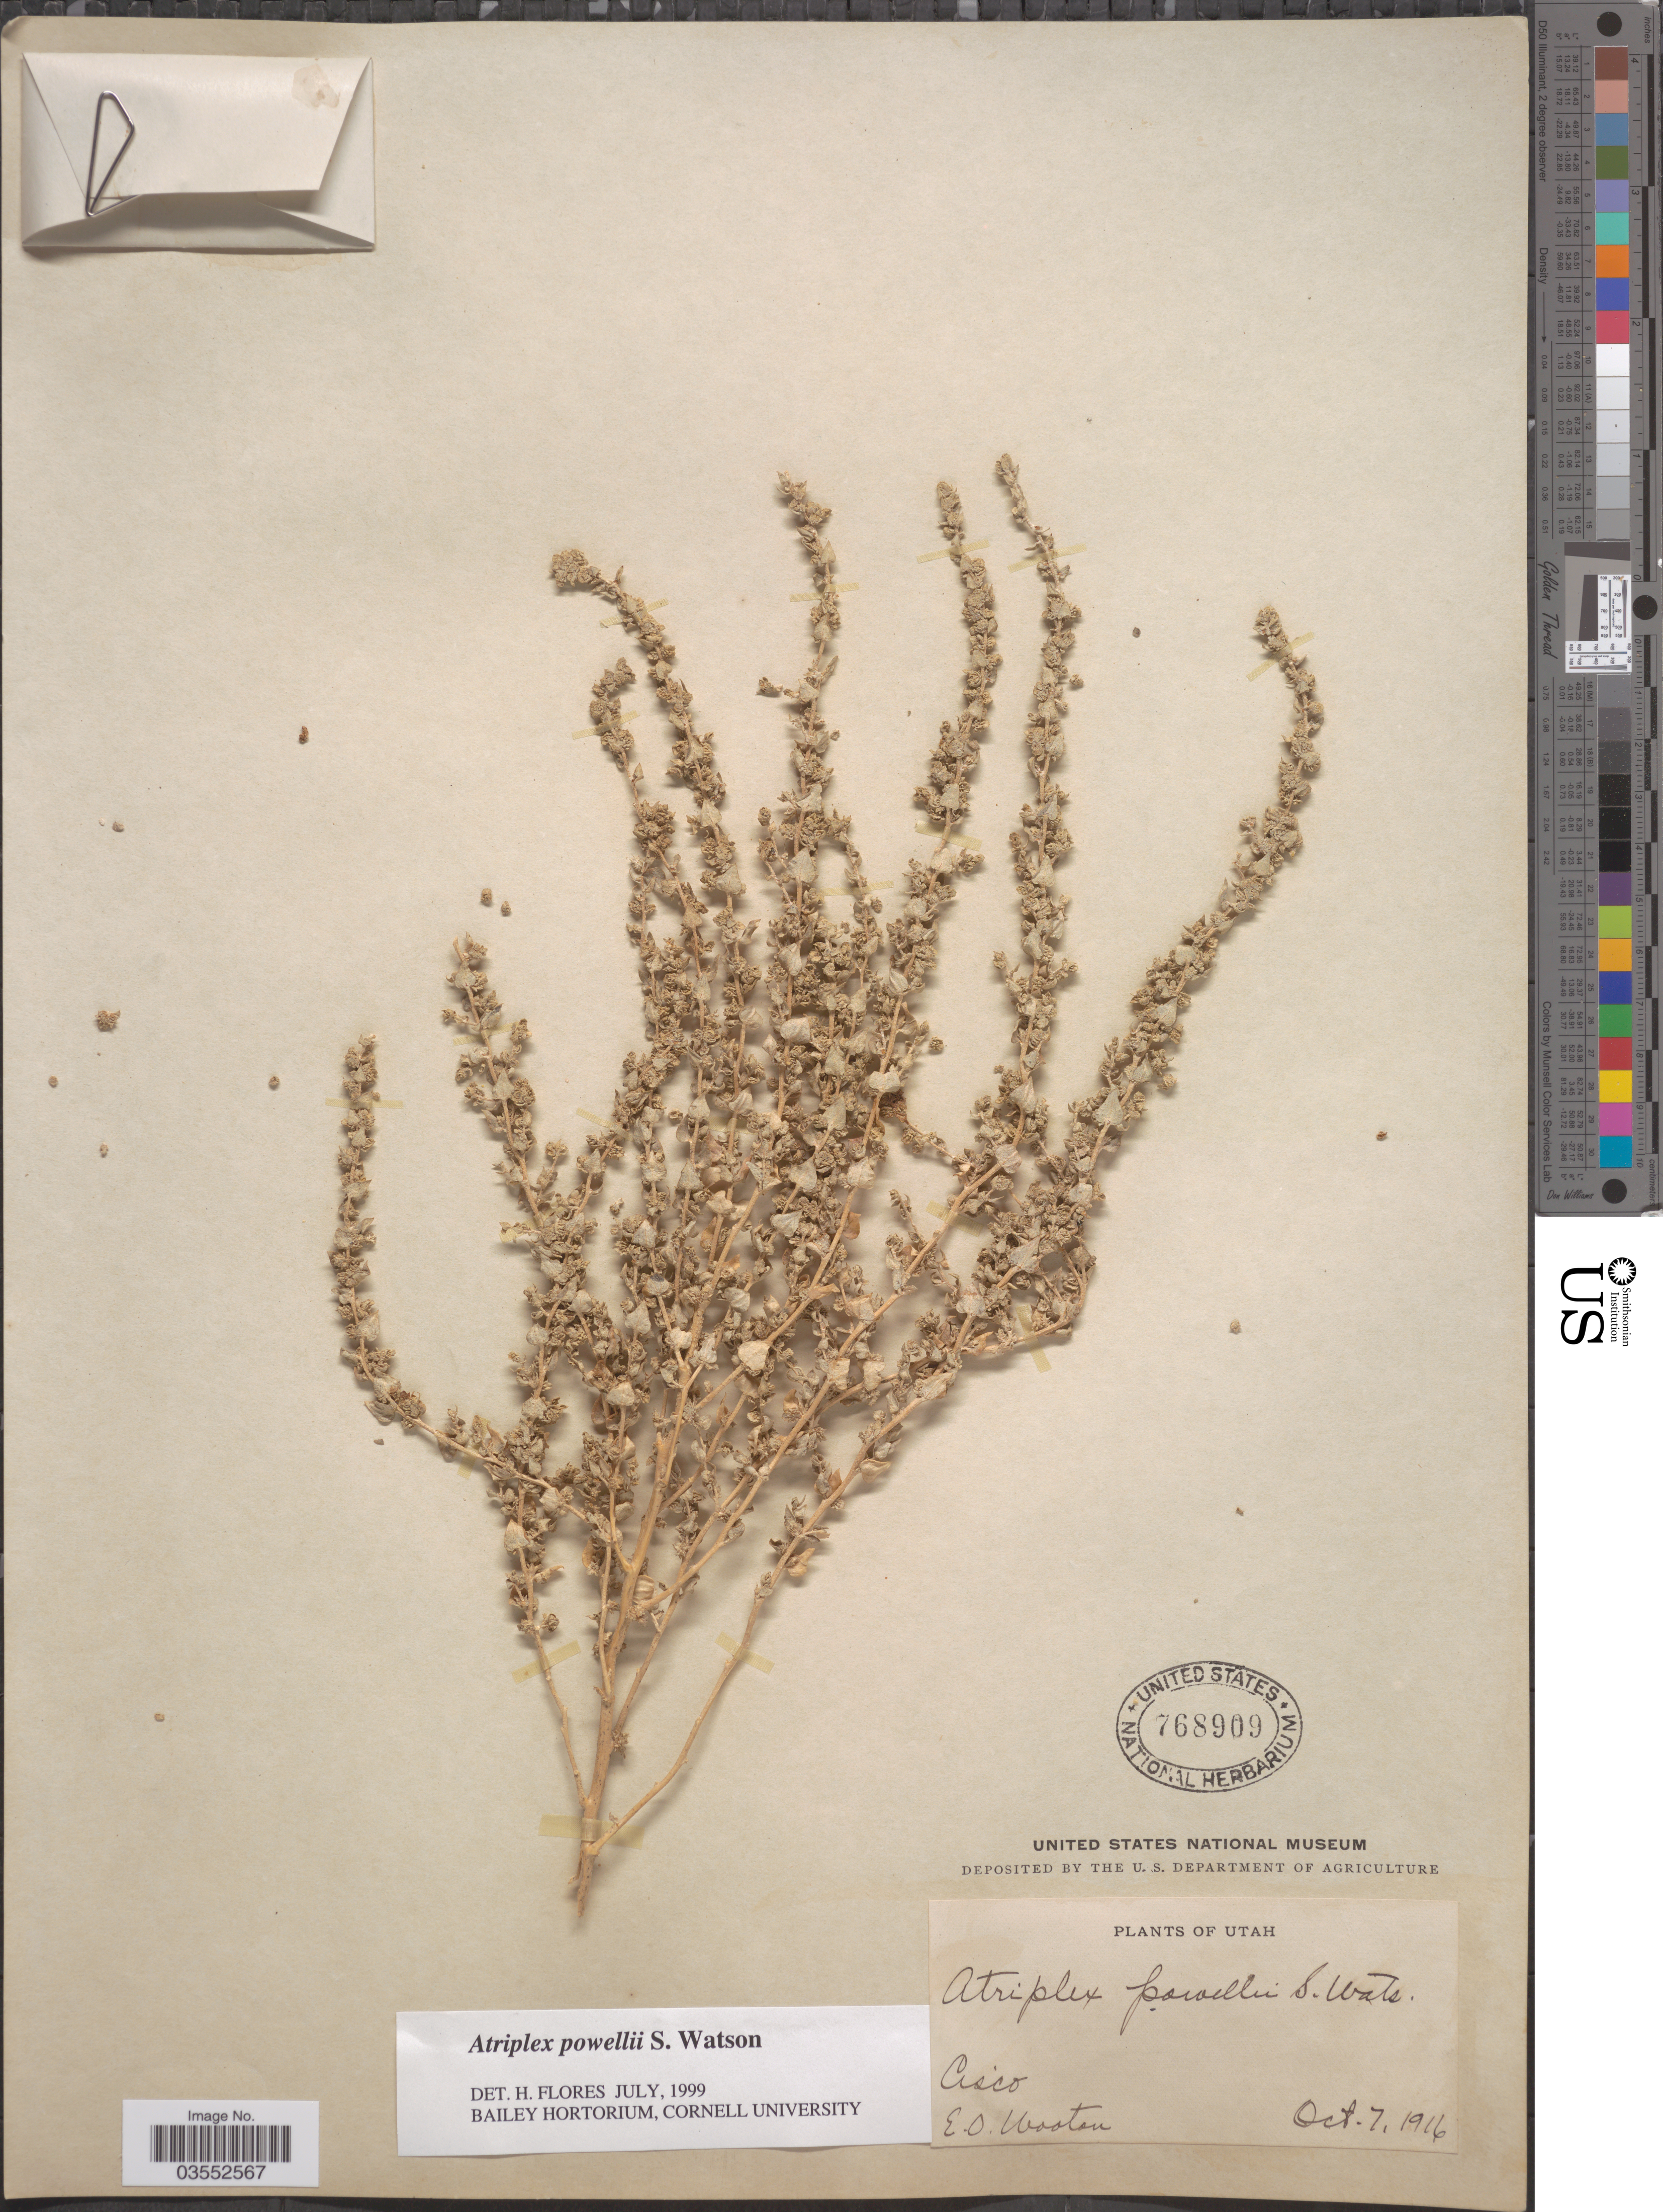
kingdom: Plantae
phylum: Tracheophyta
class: Magnoliopsida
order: Caryophyllales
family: Amaranthaceae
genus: Atriplex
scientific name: Atriplex powellii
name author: S. Watson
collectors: E. O. Wooton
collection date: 1916-10-07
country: United States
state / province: Utah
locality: Cisco.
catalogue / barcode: US 768909